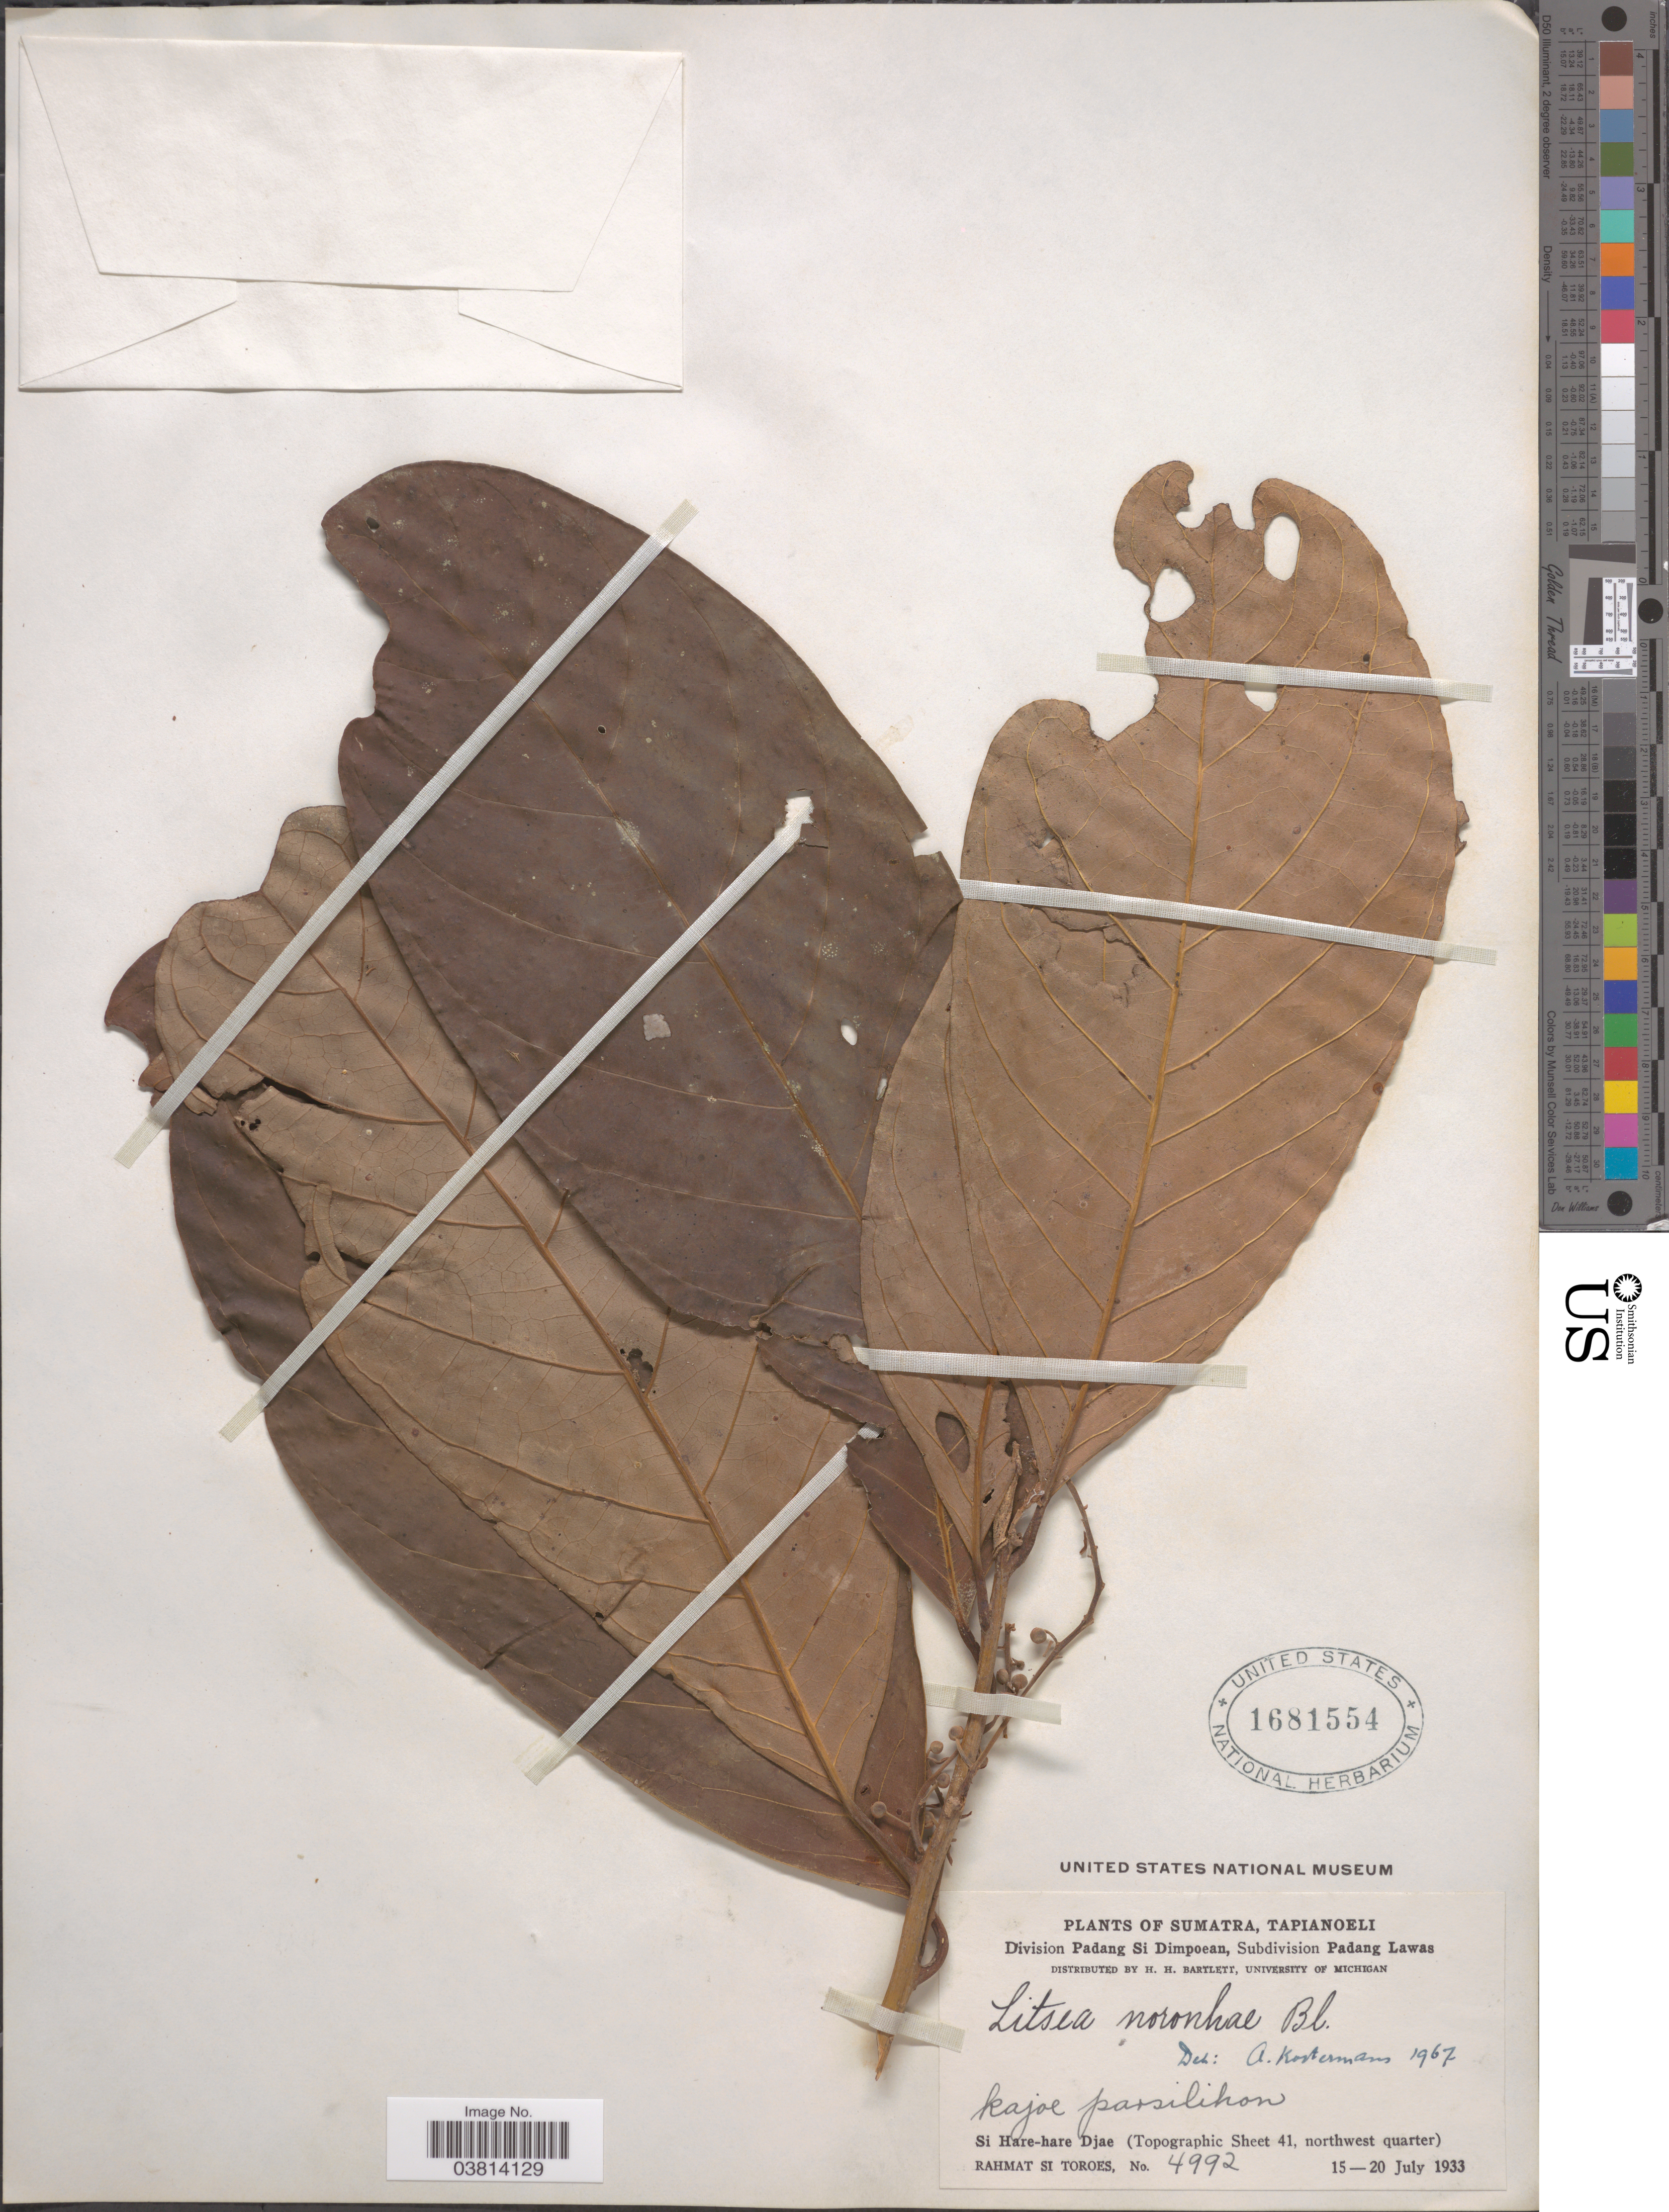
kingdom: Plantae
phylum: Tracheophyta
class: Magnoliopsida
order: Laurales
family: Lauraceae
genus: Litsea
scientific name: Litsea noronhae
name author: Blume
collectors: Rahmat Si Boeea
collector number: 4992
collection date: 1933-07-15/1933-07-20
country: Indonesia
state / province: Sumatra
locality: Tapianoeli. Division Padang Si Dimpoean, Subdivision Padang Lawas. Si Hare-hare Daje (Topographic Sheet 41, northwest quarter).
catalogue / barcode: US 1681554